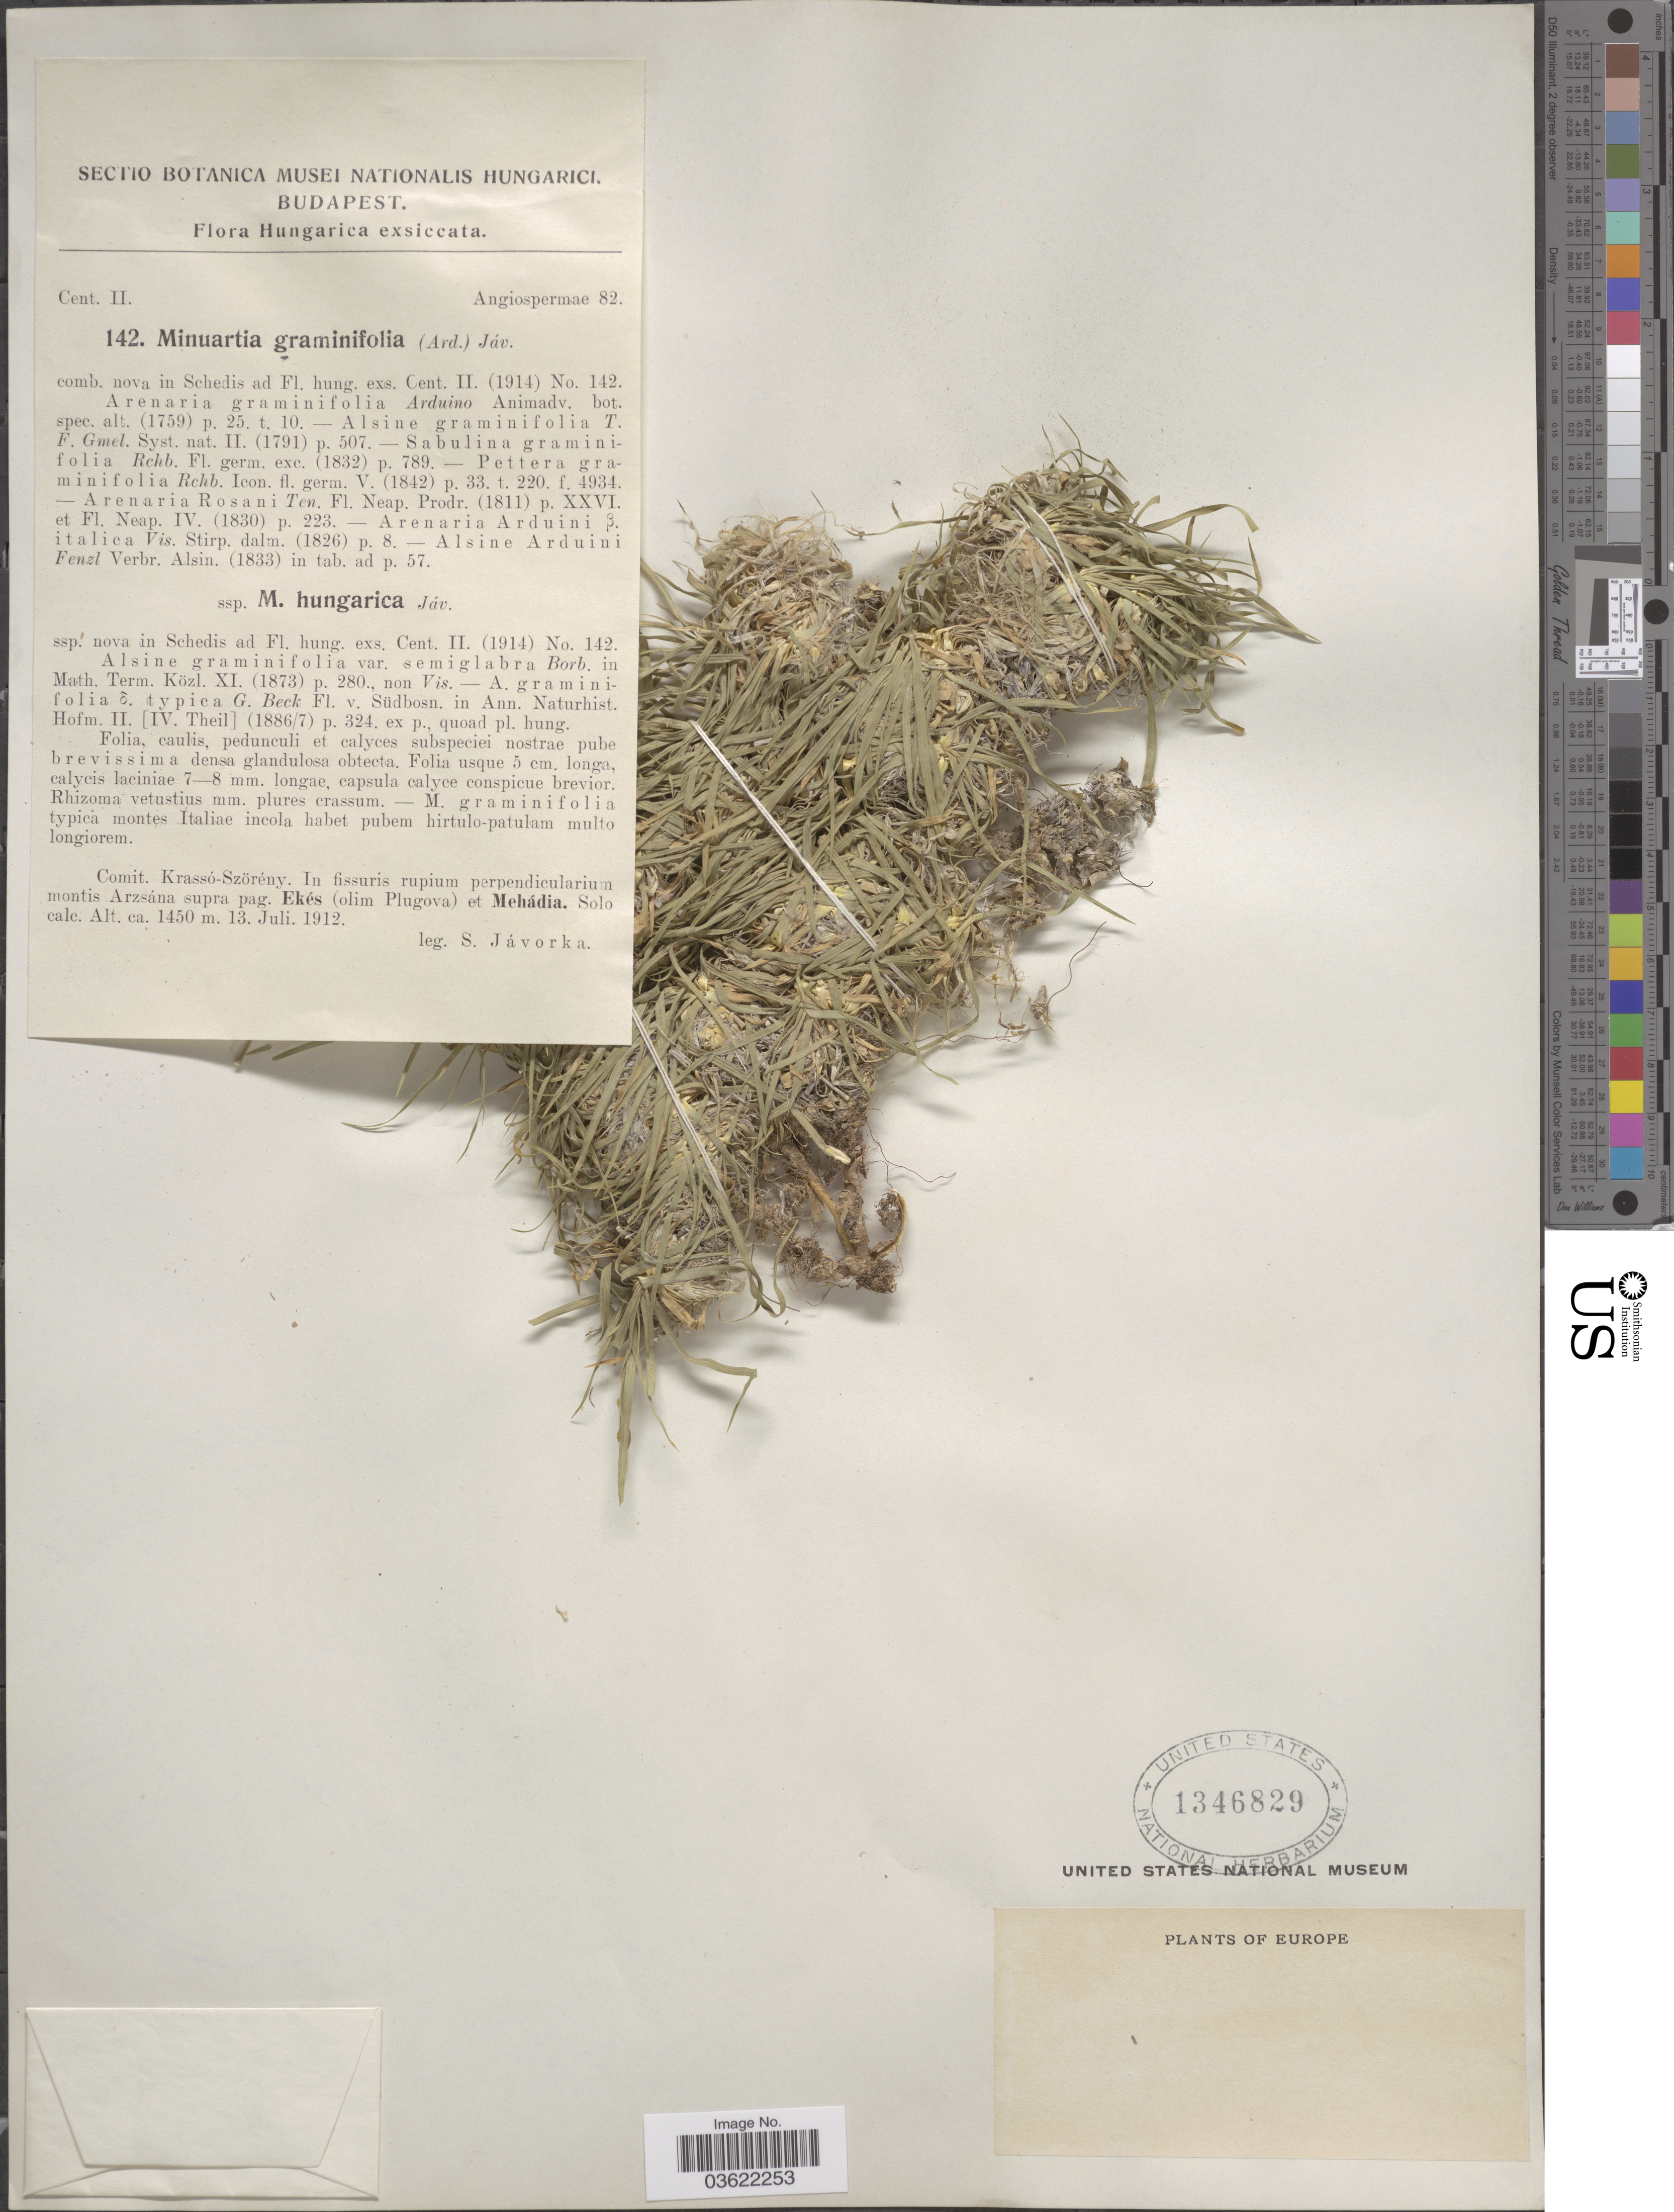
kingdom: Plantae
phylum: Tracheophyta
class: Magnoliopsida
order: Caryophyllales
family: Caryophyllaceae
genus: Mcneillia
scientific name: Mcneillia hungarica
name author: (Jáv.) F. Conti & Del Guacchio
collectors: S. Javorka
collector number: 142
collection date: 1912-07-13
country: Hungary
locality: Comit. Krassó-Szörény. In fissuris rupium perpendicularium montis Arzsána supra pag. Ekés (olim Plugova) et Mehádia.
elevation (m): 1450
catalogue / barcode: US 1346829